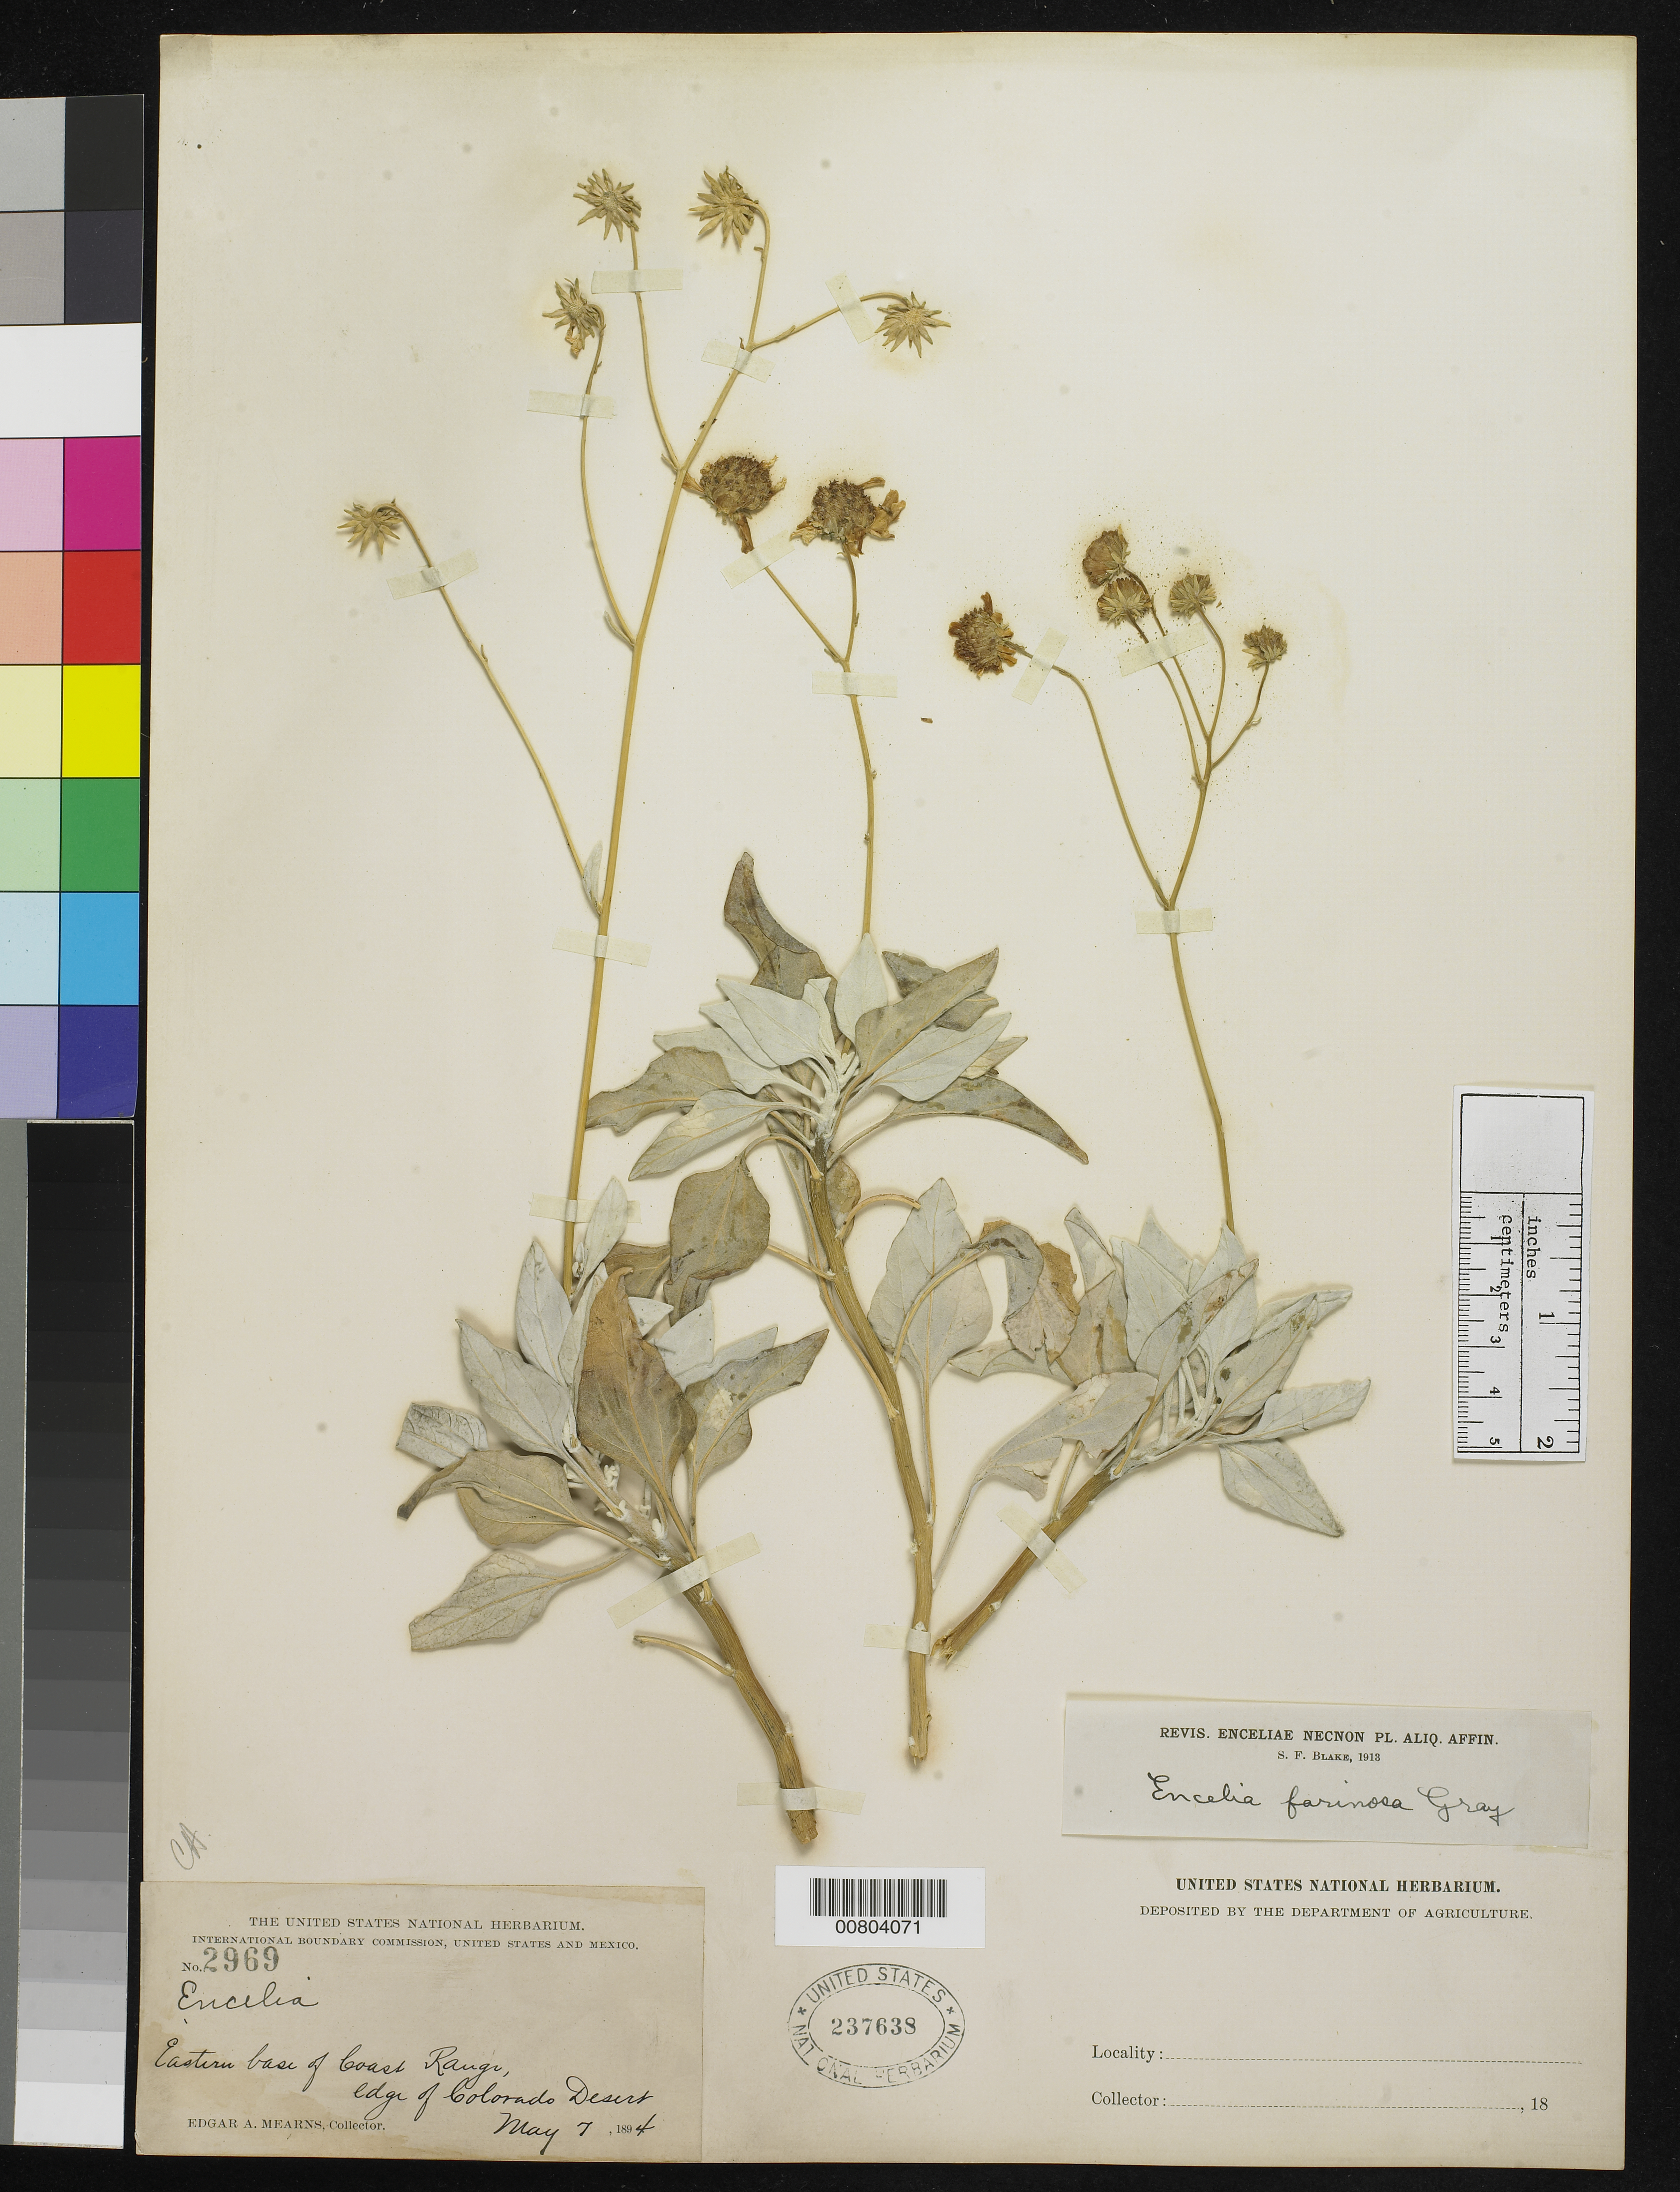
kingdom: Plantae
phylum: Tracheophyta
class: Magnoliopsida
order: Asterales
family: Asteraceae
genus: Encelia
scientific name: Encelia farinosa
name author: A. Gray ex Torr. in Emory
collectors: E. A. Mearns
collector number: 2969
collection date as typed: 07 May 1894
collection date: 1894-05-07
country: United States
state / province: California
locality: Eastern base of Coast Range, edge of Colorado Desert.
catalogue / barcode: US 237638